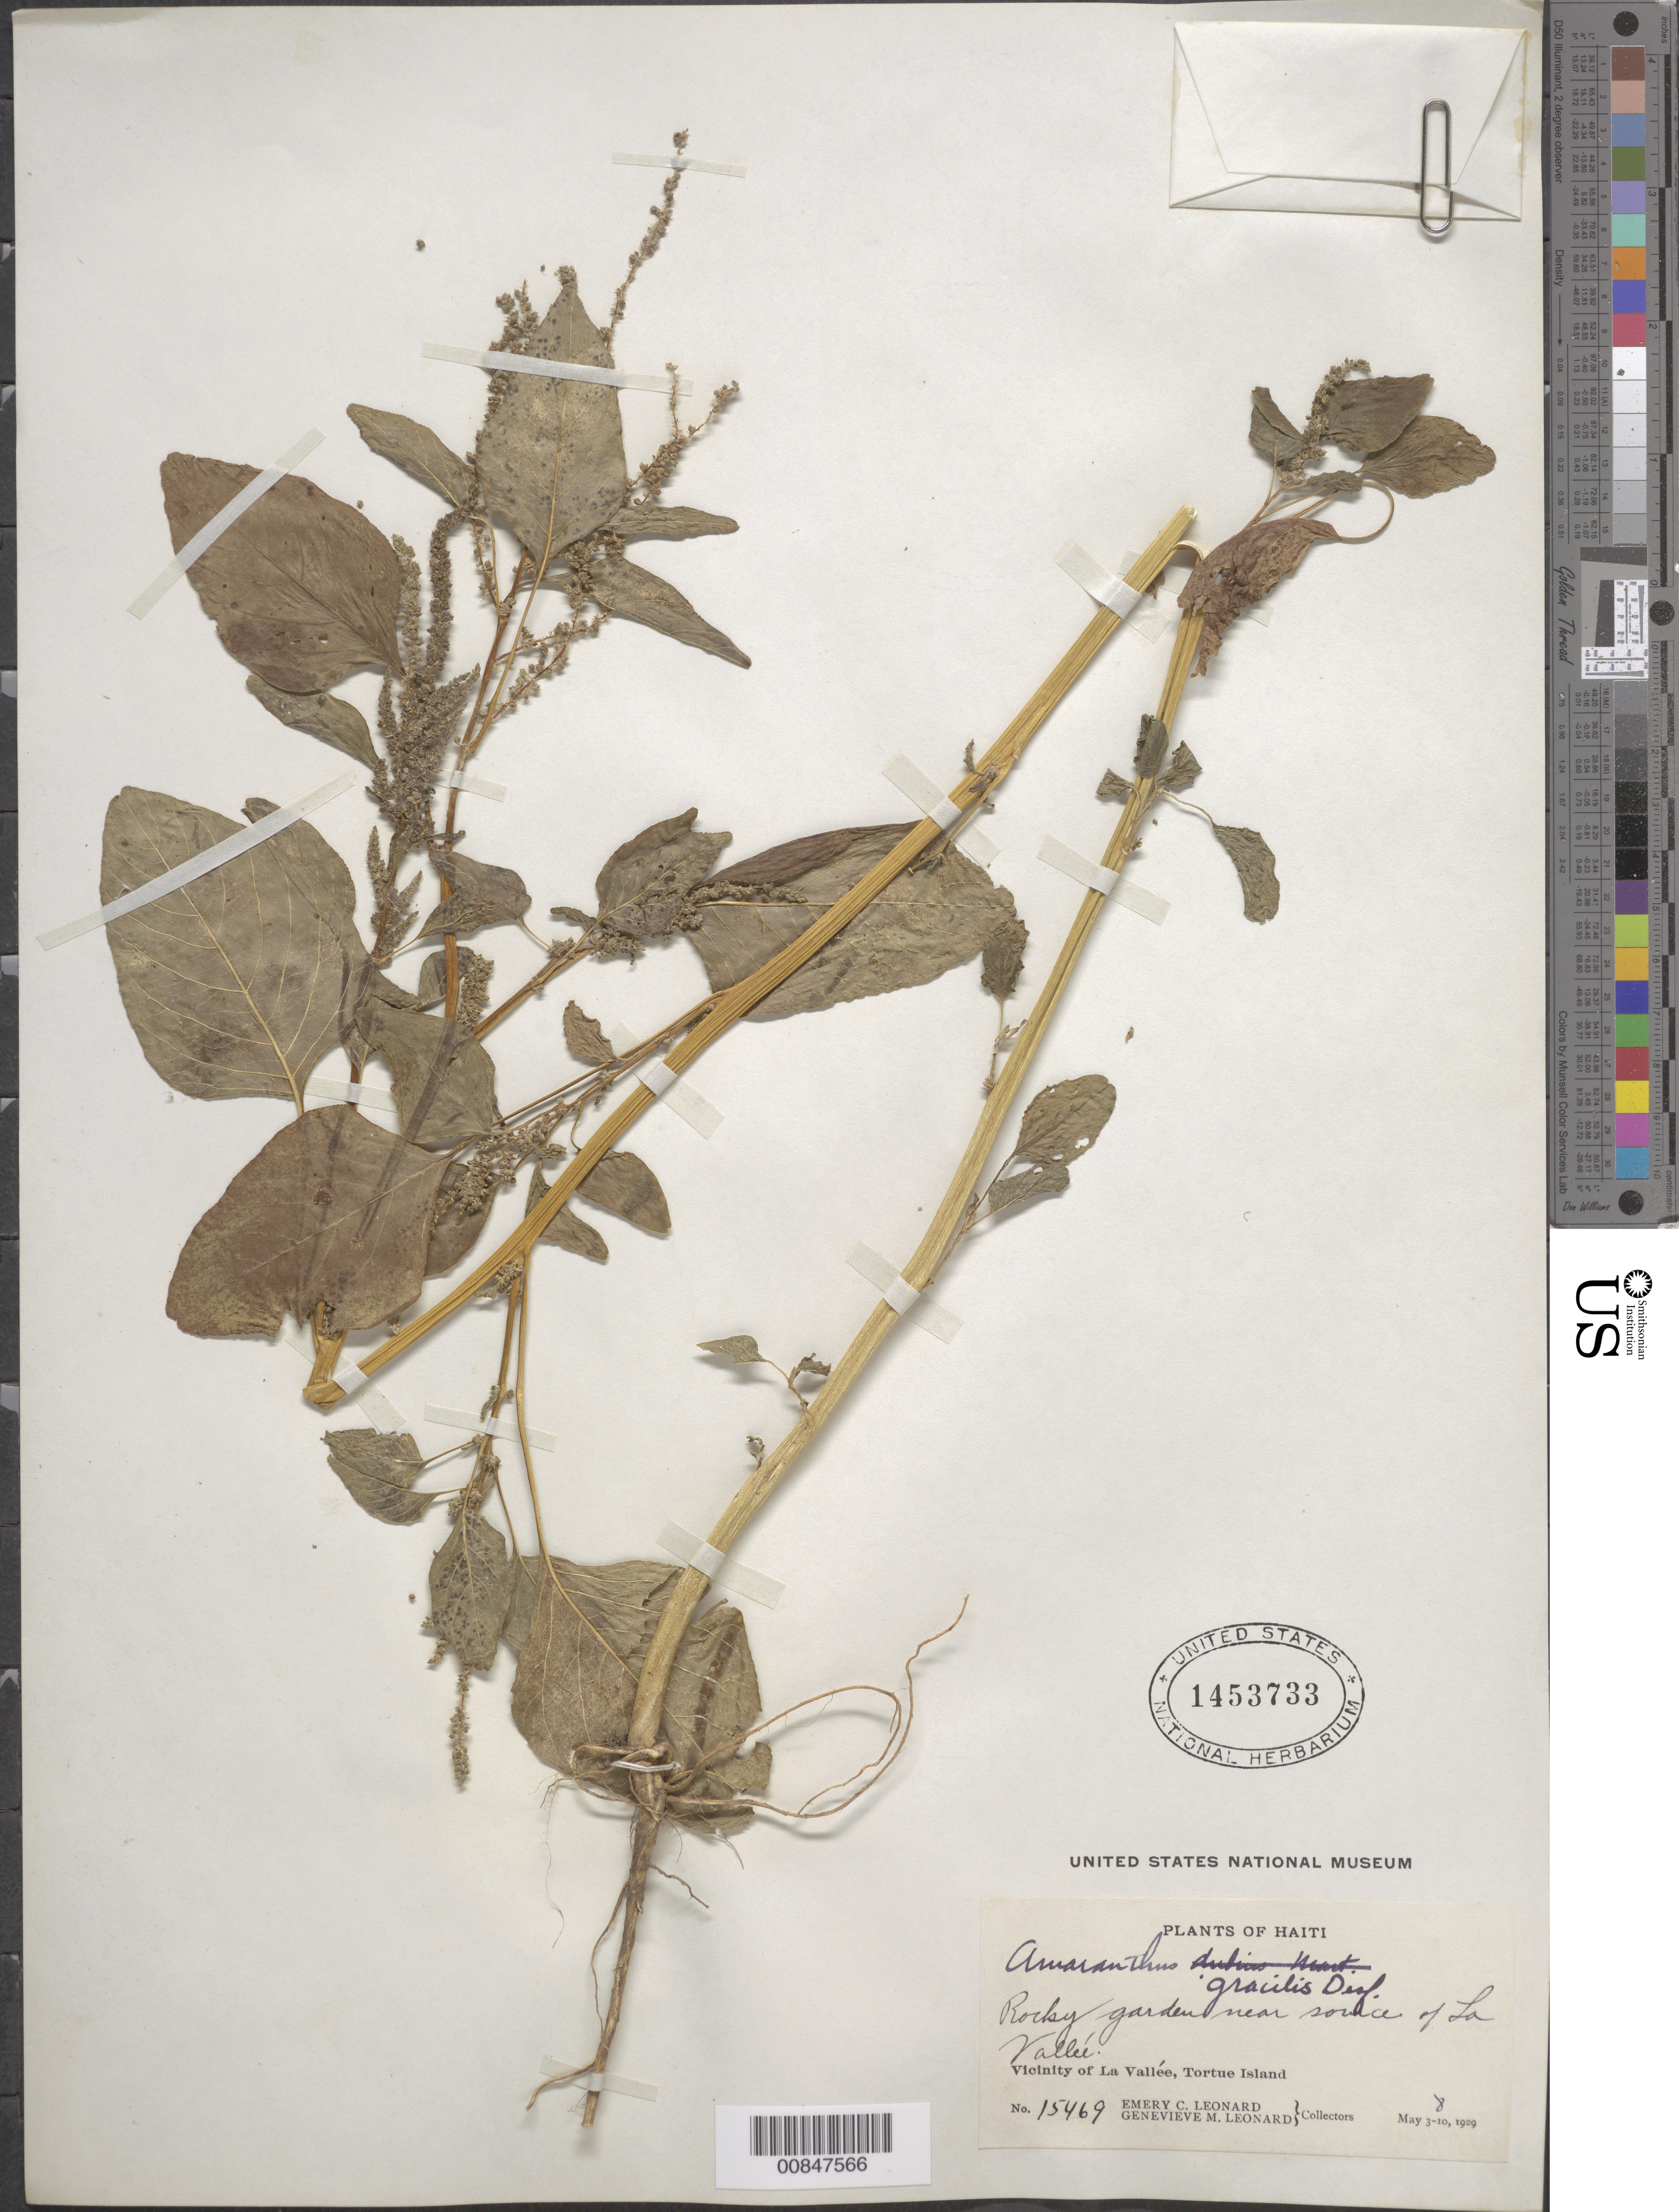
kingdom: Plantae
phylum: Tracheophyta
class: Magnoliopsida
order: Caryophyllales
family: Amaranthaceae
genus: Amaranthus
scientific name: Amaranthus viridis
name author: L.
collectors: E. C. Leonard & G. M. Leonard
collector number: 15469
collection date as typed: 08 May 1929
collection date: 1929-05-08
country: Haiti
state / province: Nord-Óuest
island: Île de la Tortue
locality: Vicinity of La Vallée, Tortue Island. Near source of La Vallée.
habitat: Rocky garden.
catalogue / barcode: US 1453733